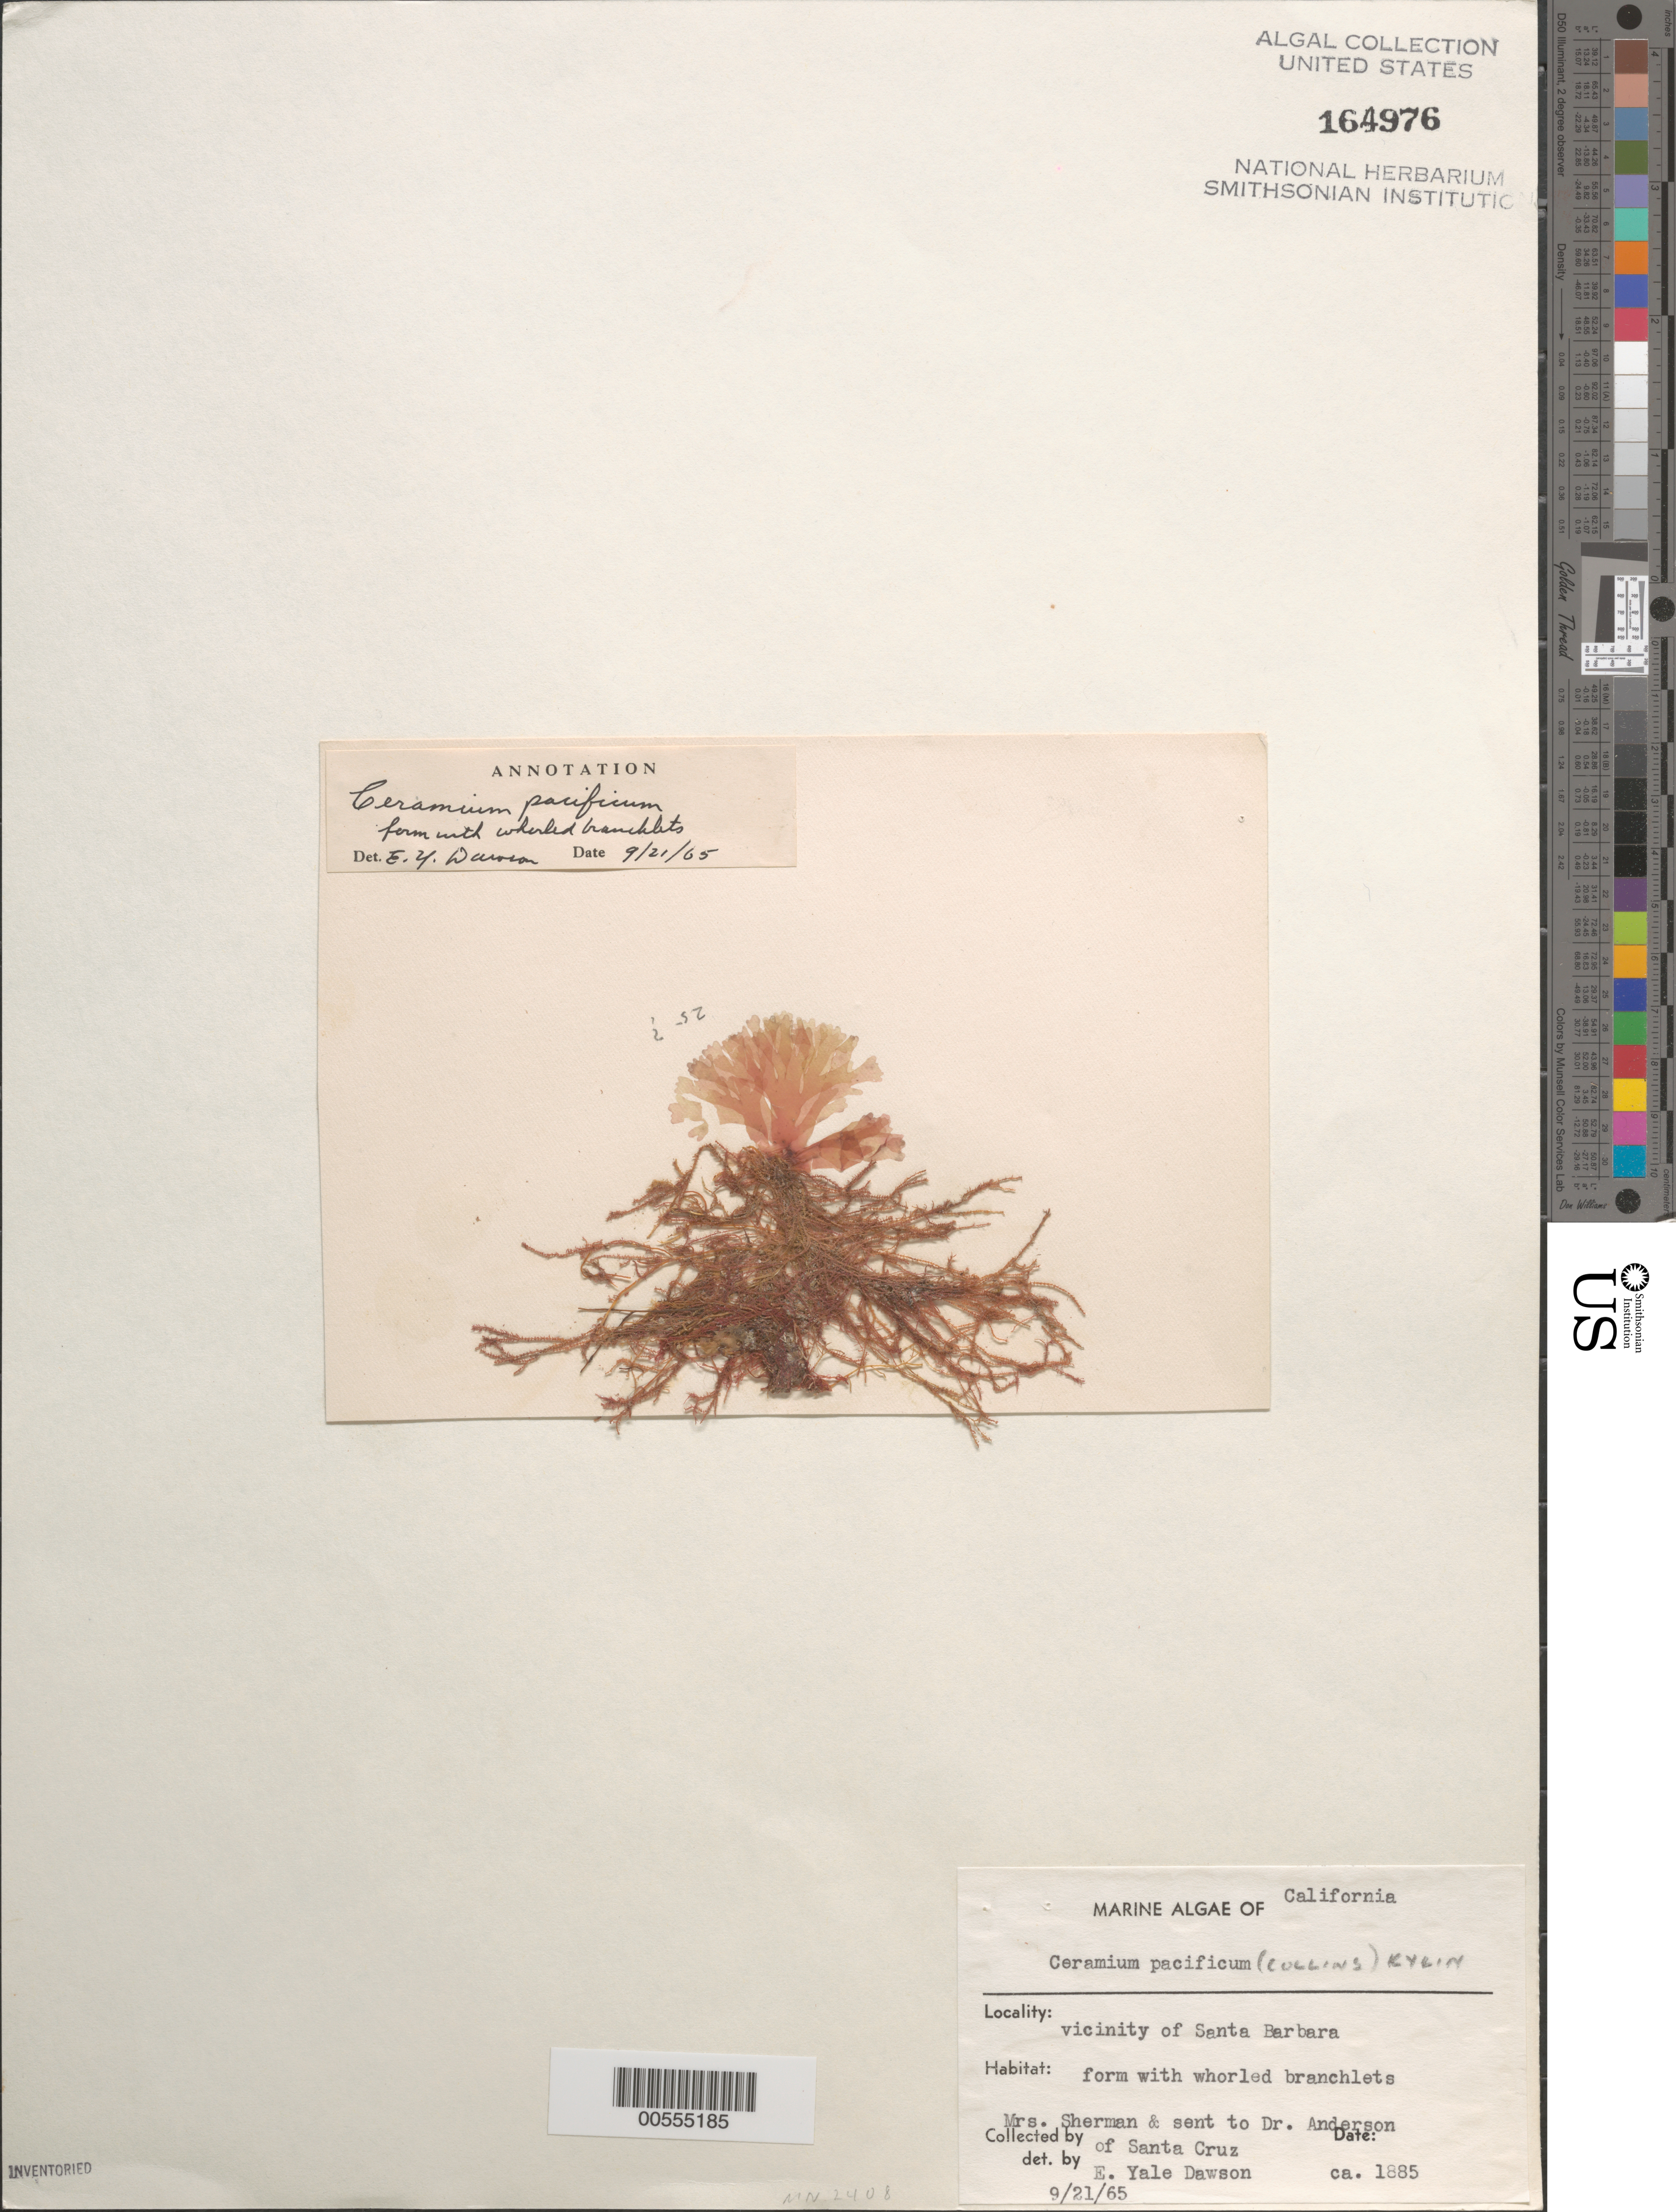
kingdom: Plantae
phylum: Rhodophyta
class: Florideophyceae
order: Ceramiales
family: Ceramiaceae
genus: Ceramium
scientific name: Ceramium pacificum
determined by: Dawson, E. Y.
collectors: M. Sherman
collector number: Neushul 2408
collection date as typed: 1885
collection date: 1885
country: United States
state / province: California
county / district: Santa Barbara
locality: Santa Barbara area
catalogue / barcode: US 164976